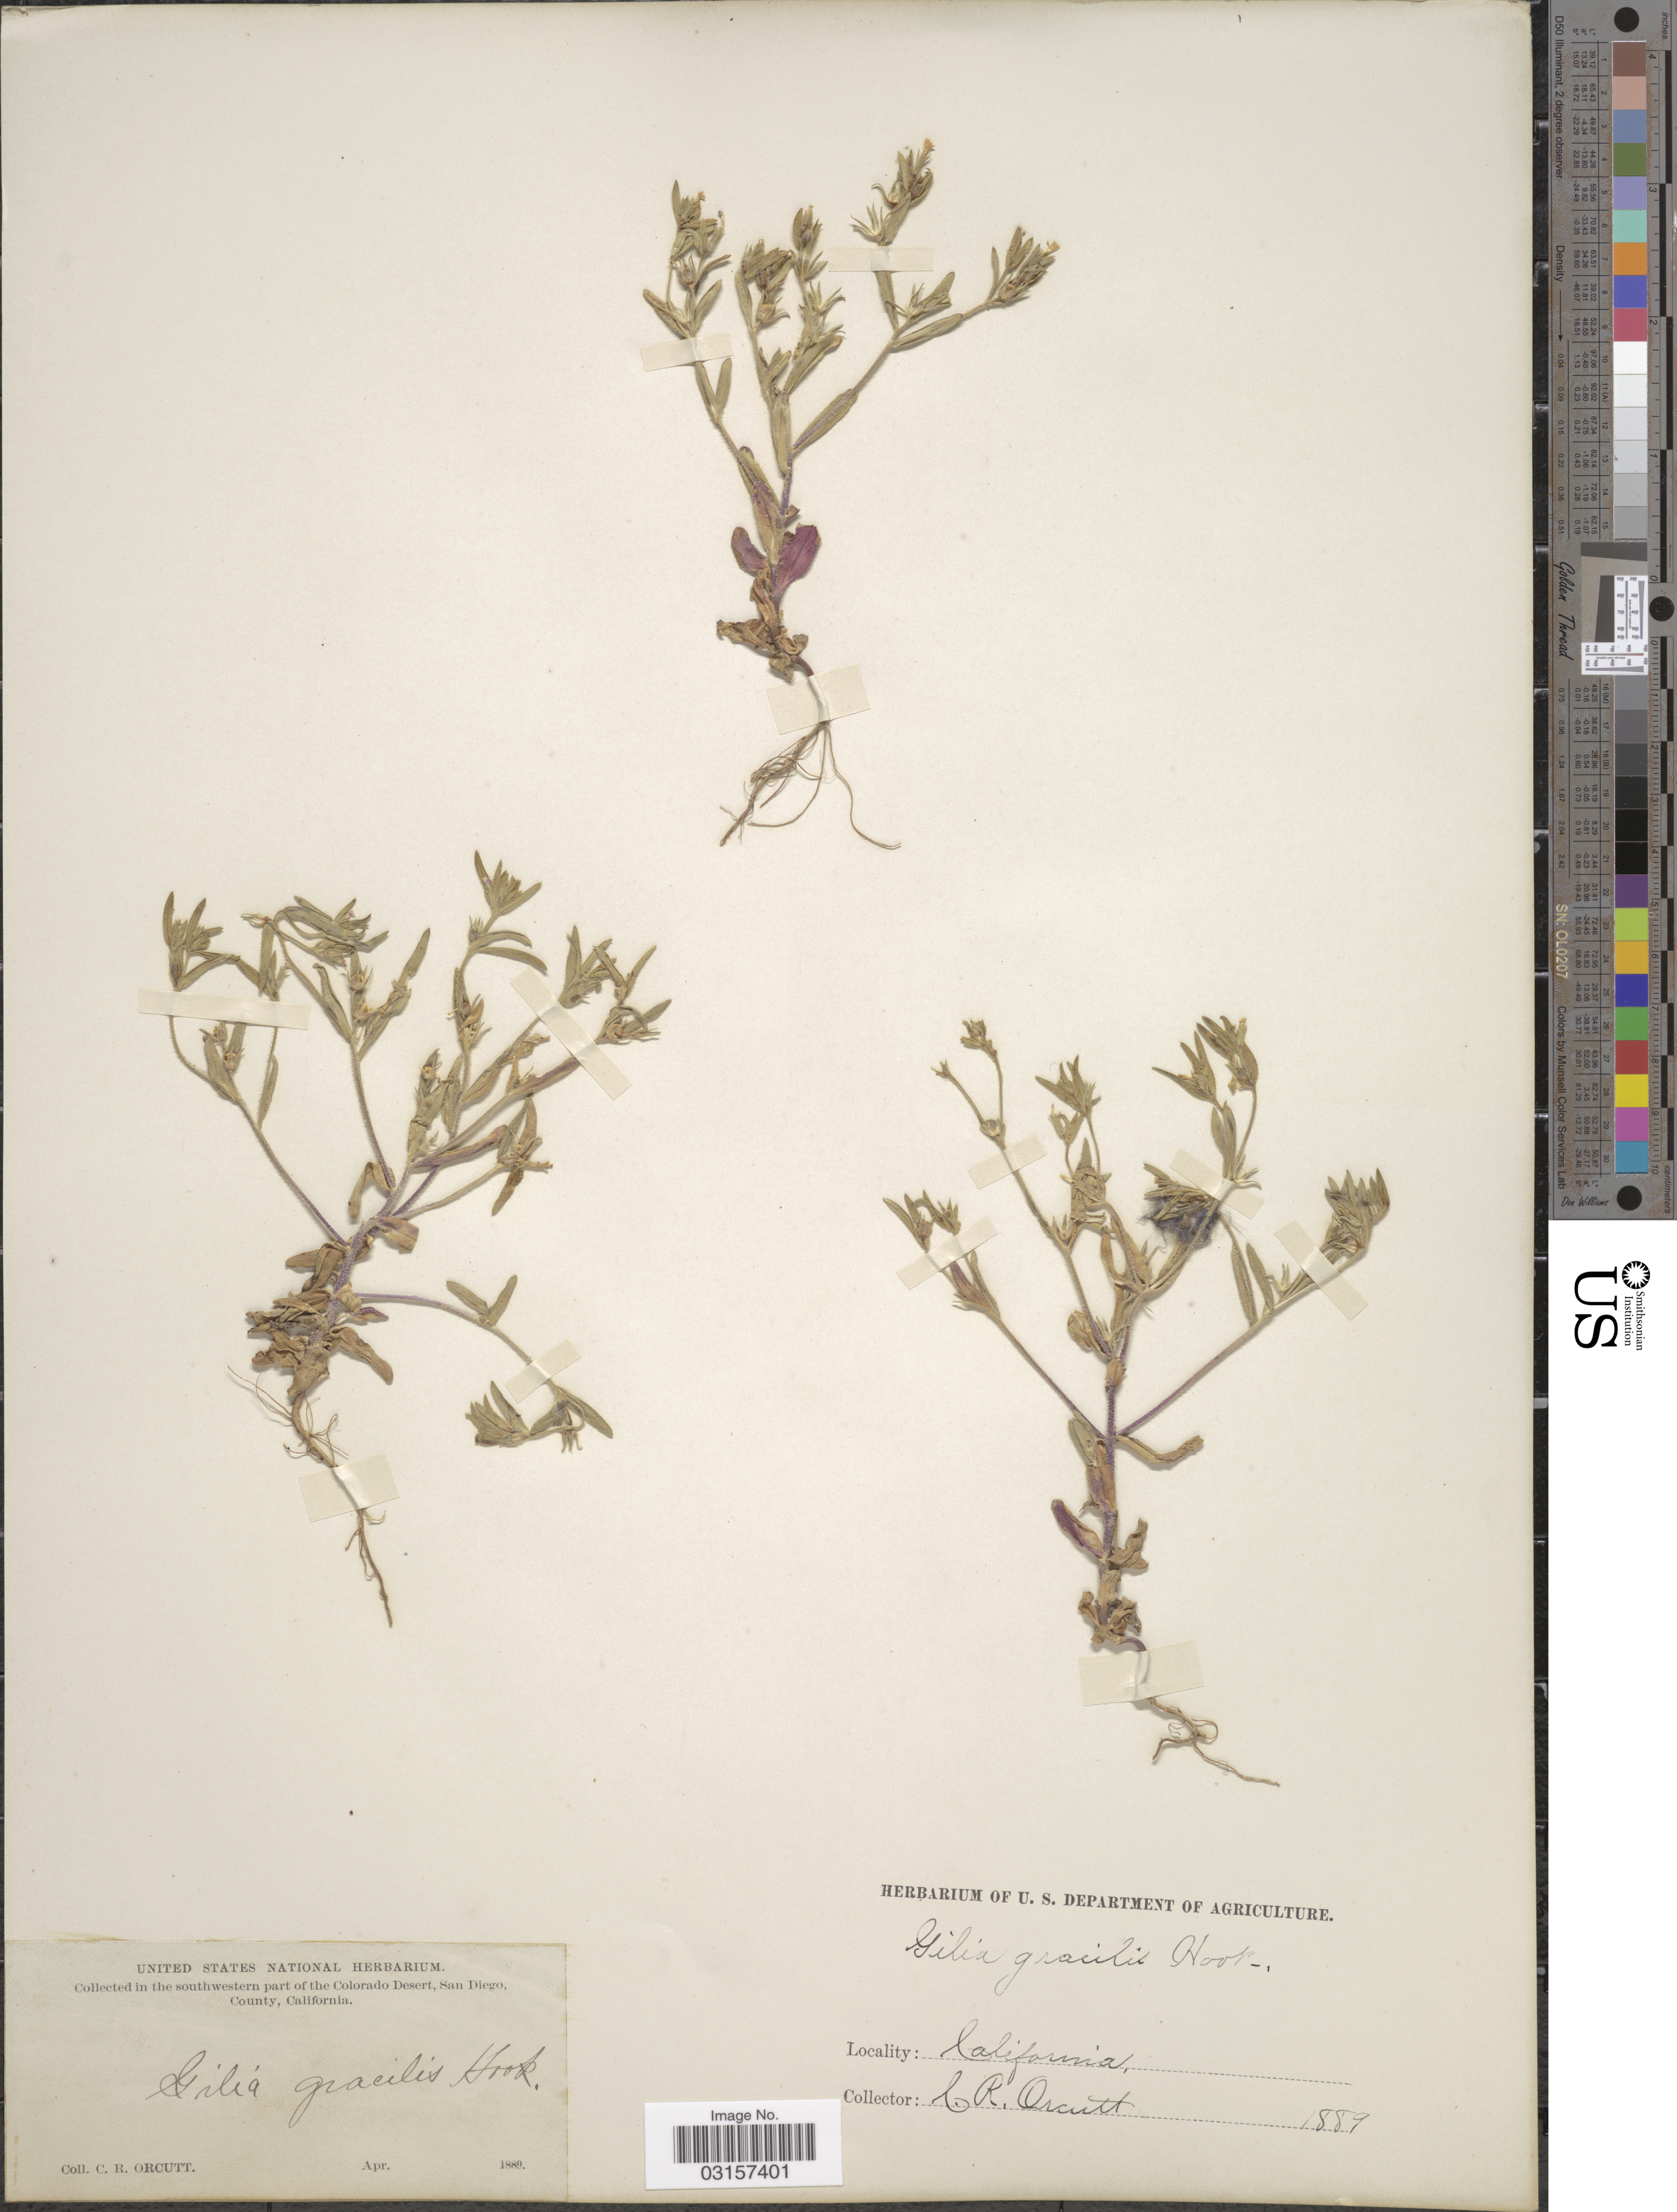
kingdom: Plantae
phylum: Tracheophyta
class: Magnoliopsida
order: Ericales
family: Polemoniaceae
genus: Microsteris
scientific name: Microsteris gracilis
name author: (Hook.) Greene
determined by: (US) Smithsonian Institution - National Museum of Natural History - Department of Botany (UNITED STATES)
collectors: C. R. Orcutt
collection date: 1889-04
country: United States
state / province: California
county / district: San Diego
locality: Southwestern part of the Colorado Desert, San Diego, County.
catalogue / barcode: US 103227